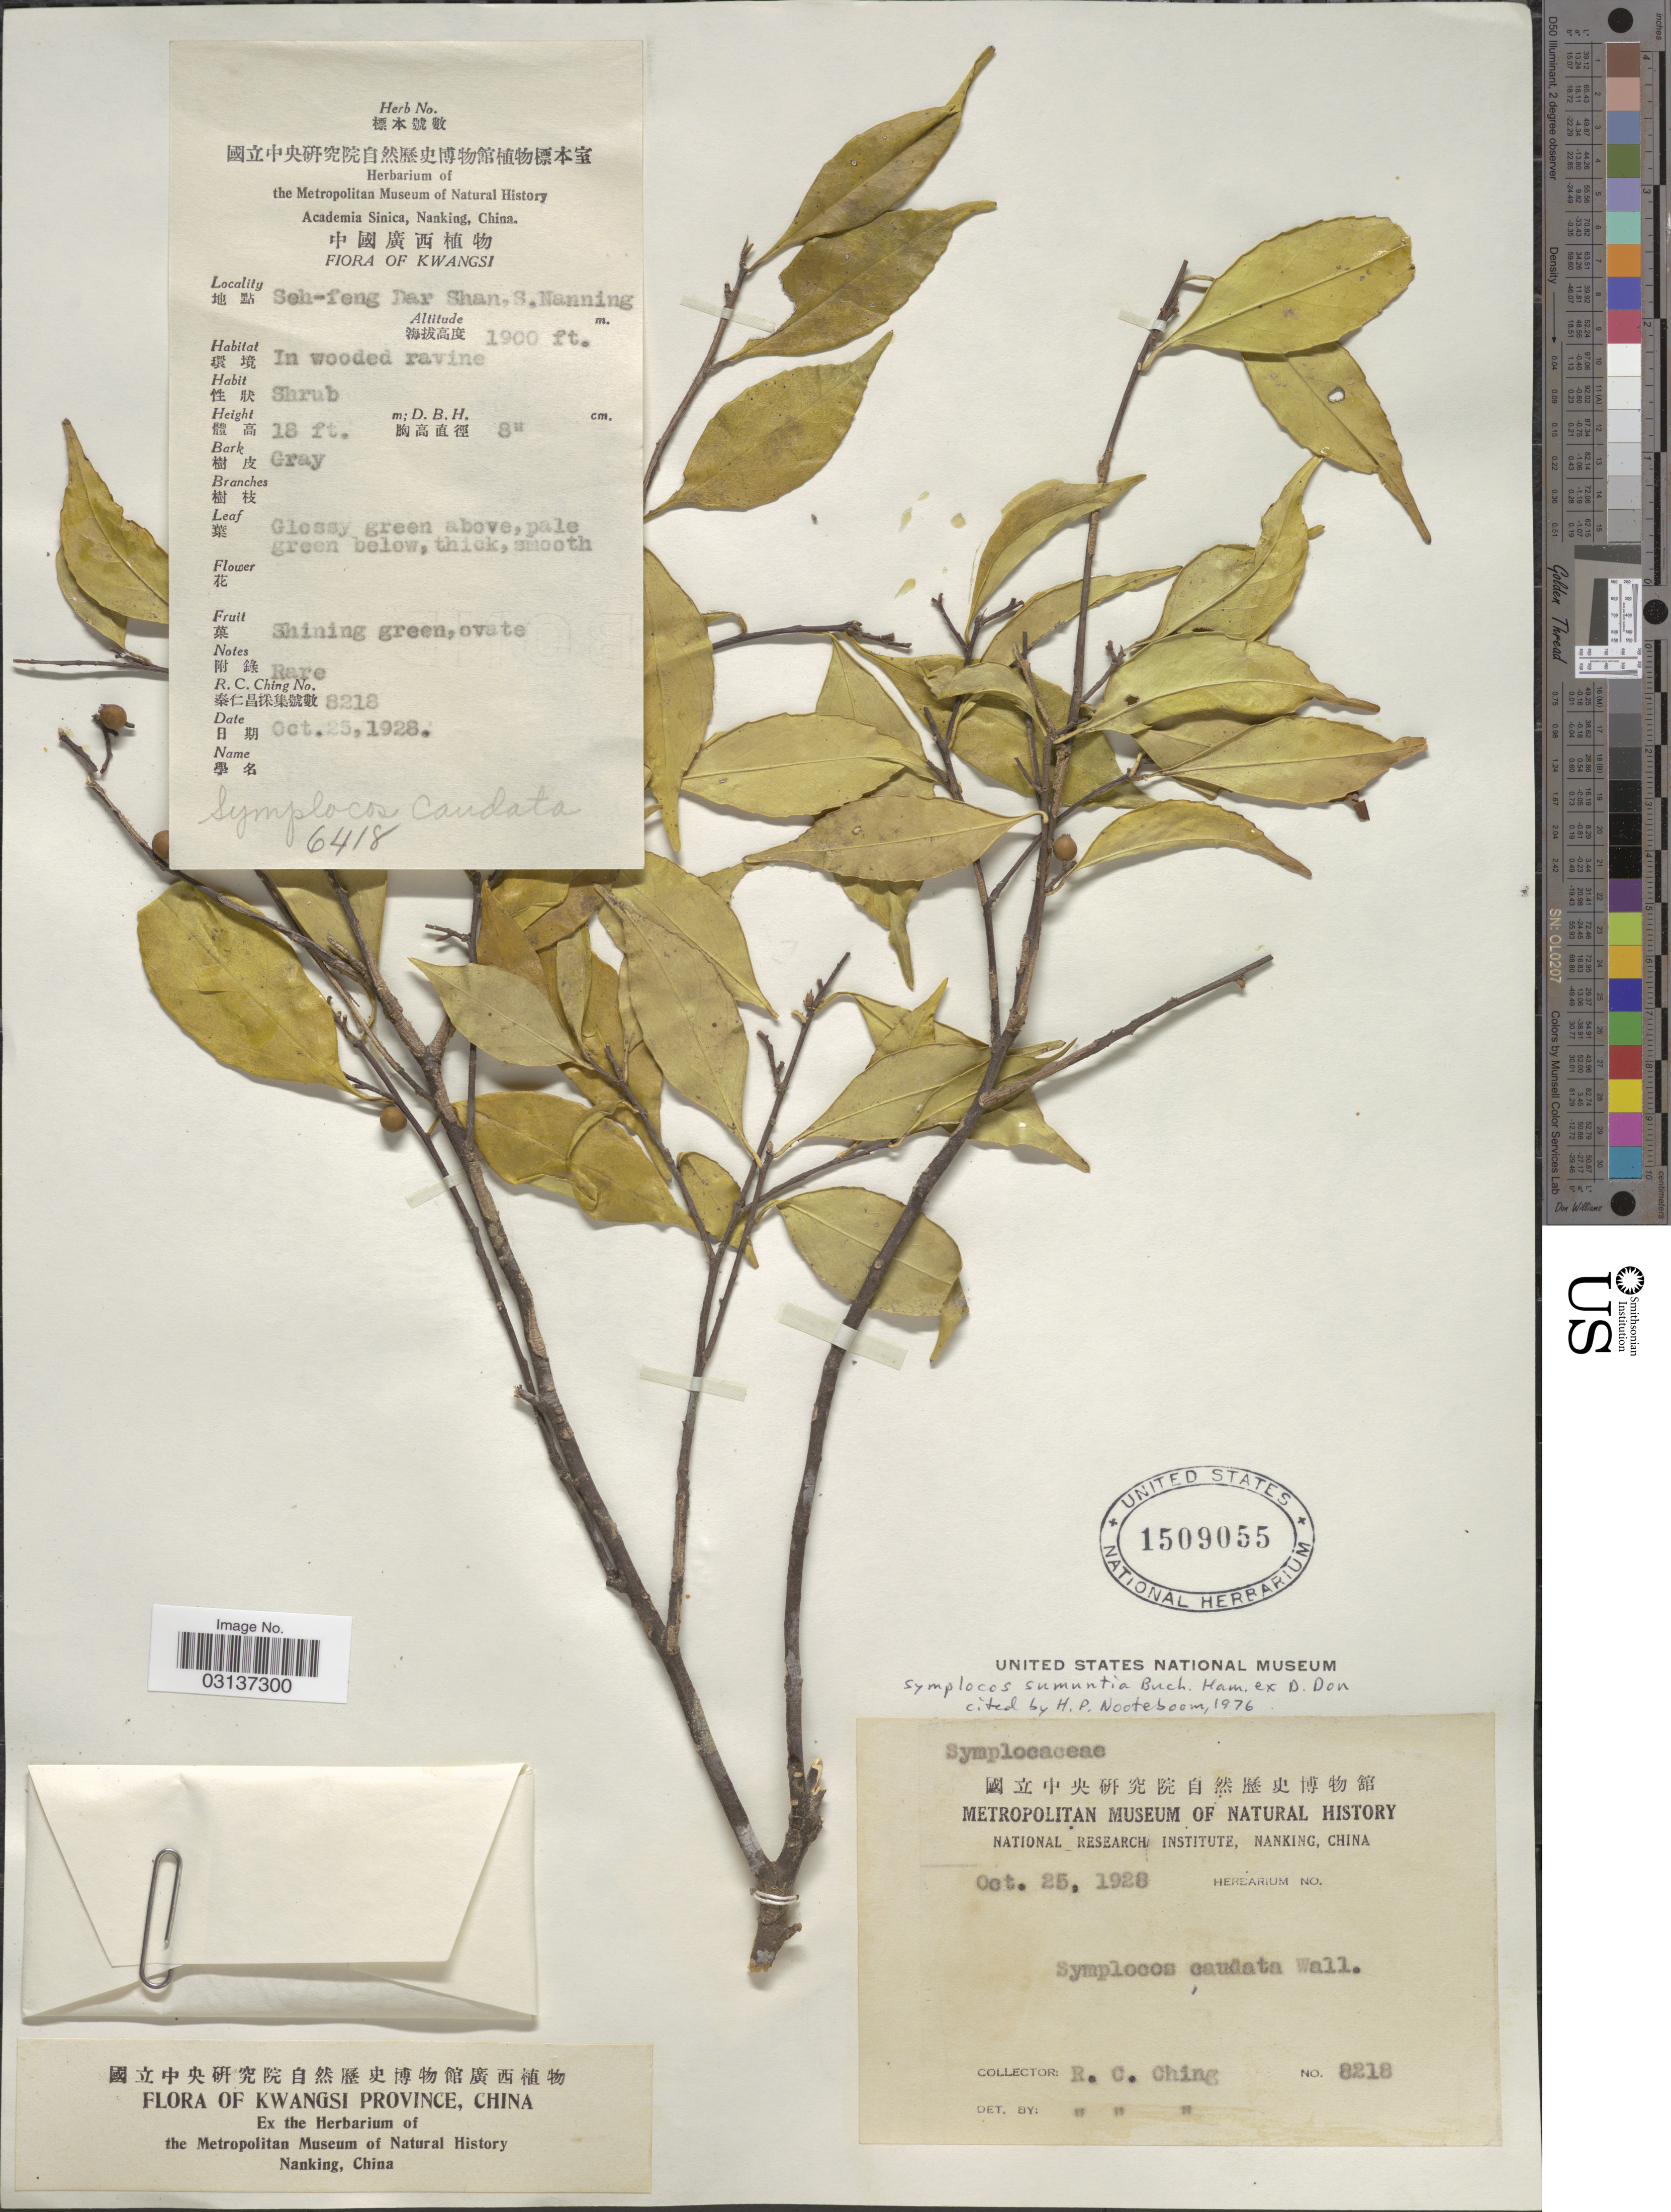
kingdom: Plantae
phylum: Tracheophyta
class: Magnoliopsida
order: Ericales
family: Symplocaceae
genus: Symplocos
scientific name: Symplocos sumuntia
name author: Buch.-Ham. ex D. Don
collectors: R. C. Ching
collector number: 8218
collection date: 1928-10-25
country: China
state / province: Guangxi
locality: Kwangsi Province. Seh-feng Dar Shan, S. Nanning.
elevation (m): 579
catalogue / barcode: US 1509055